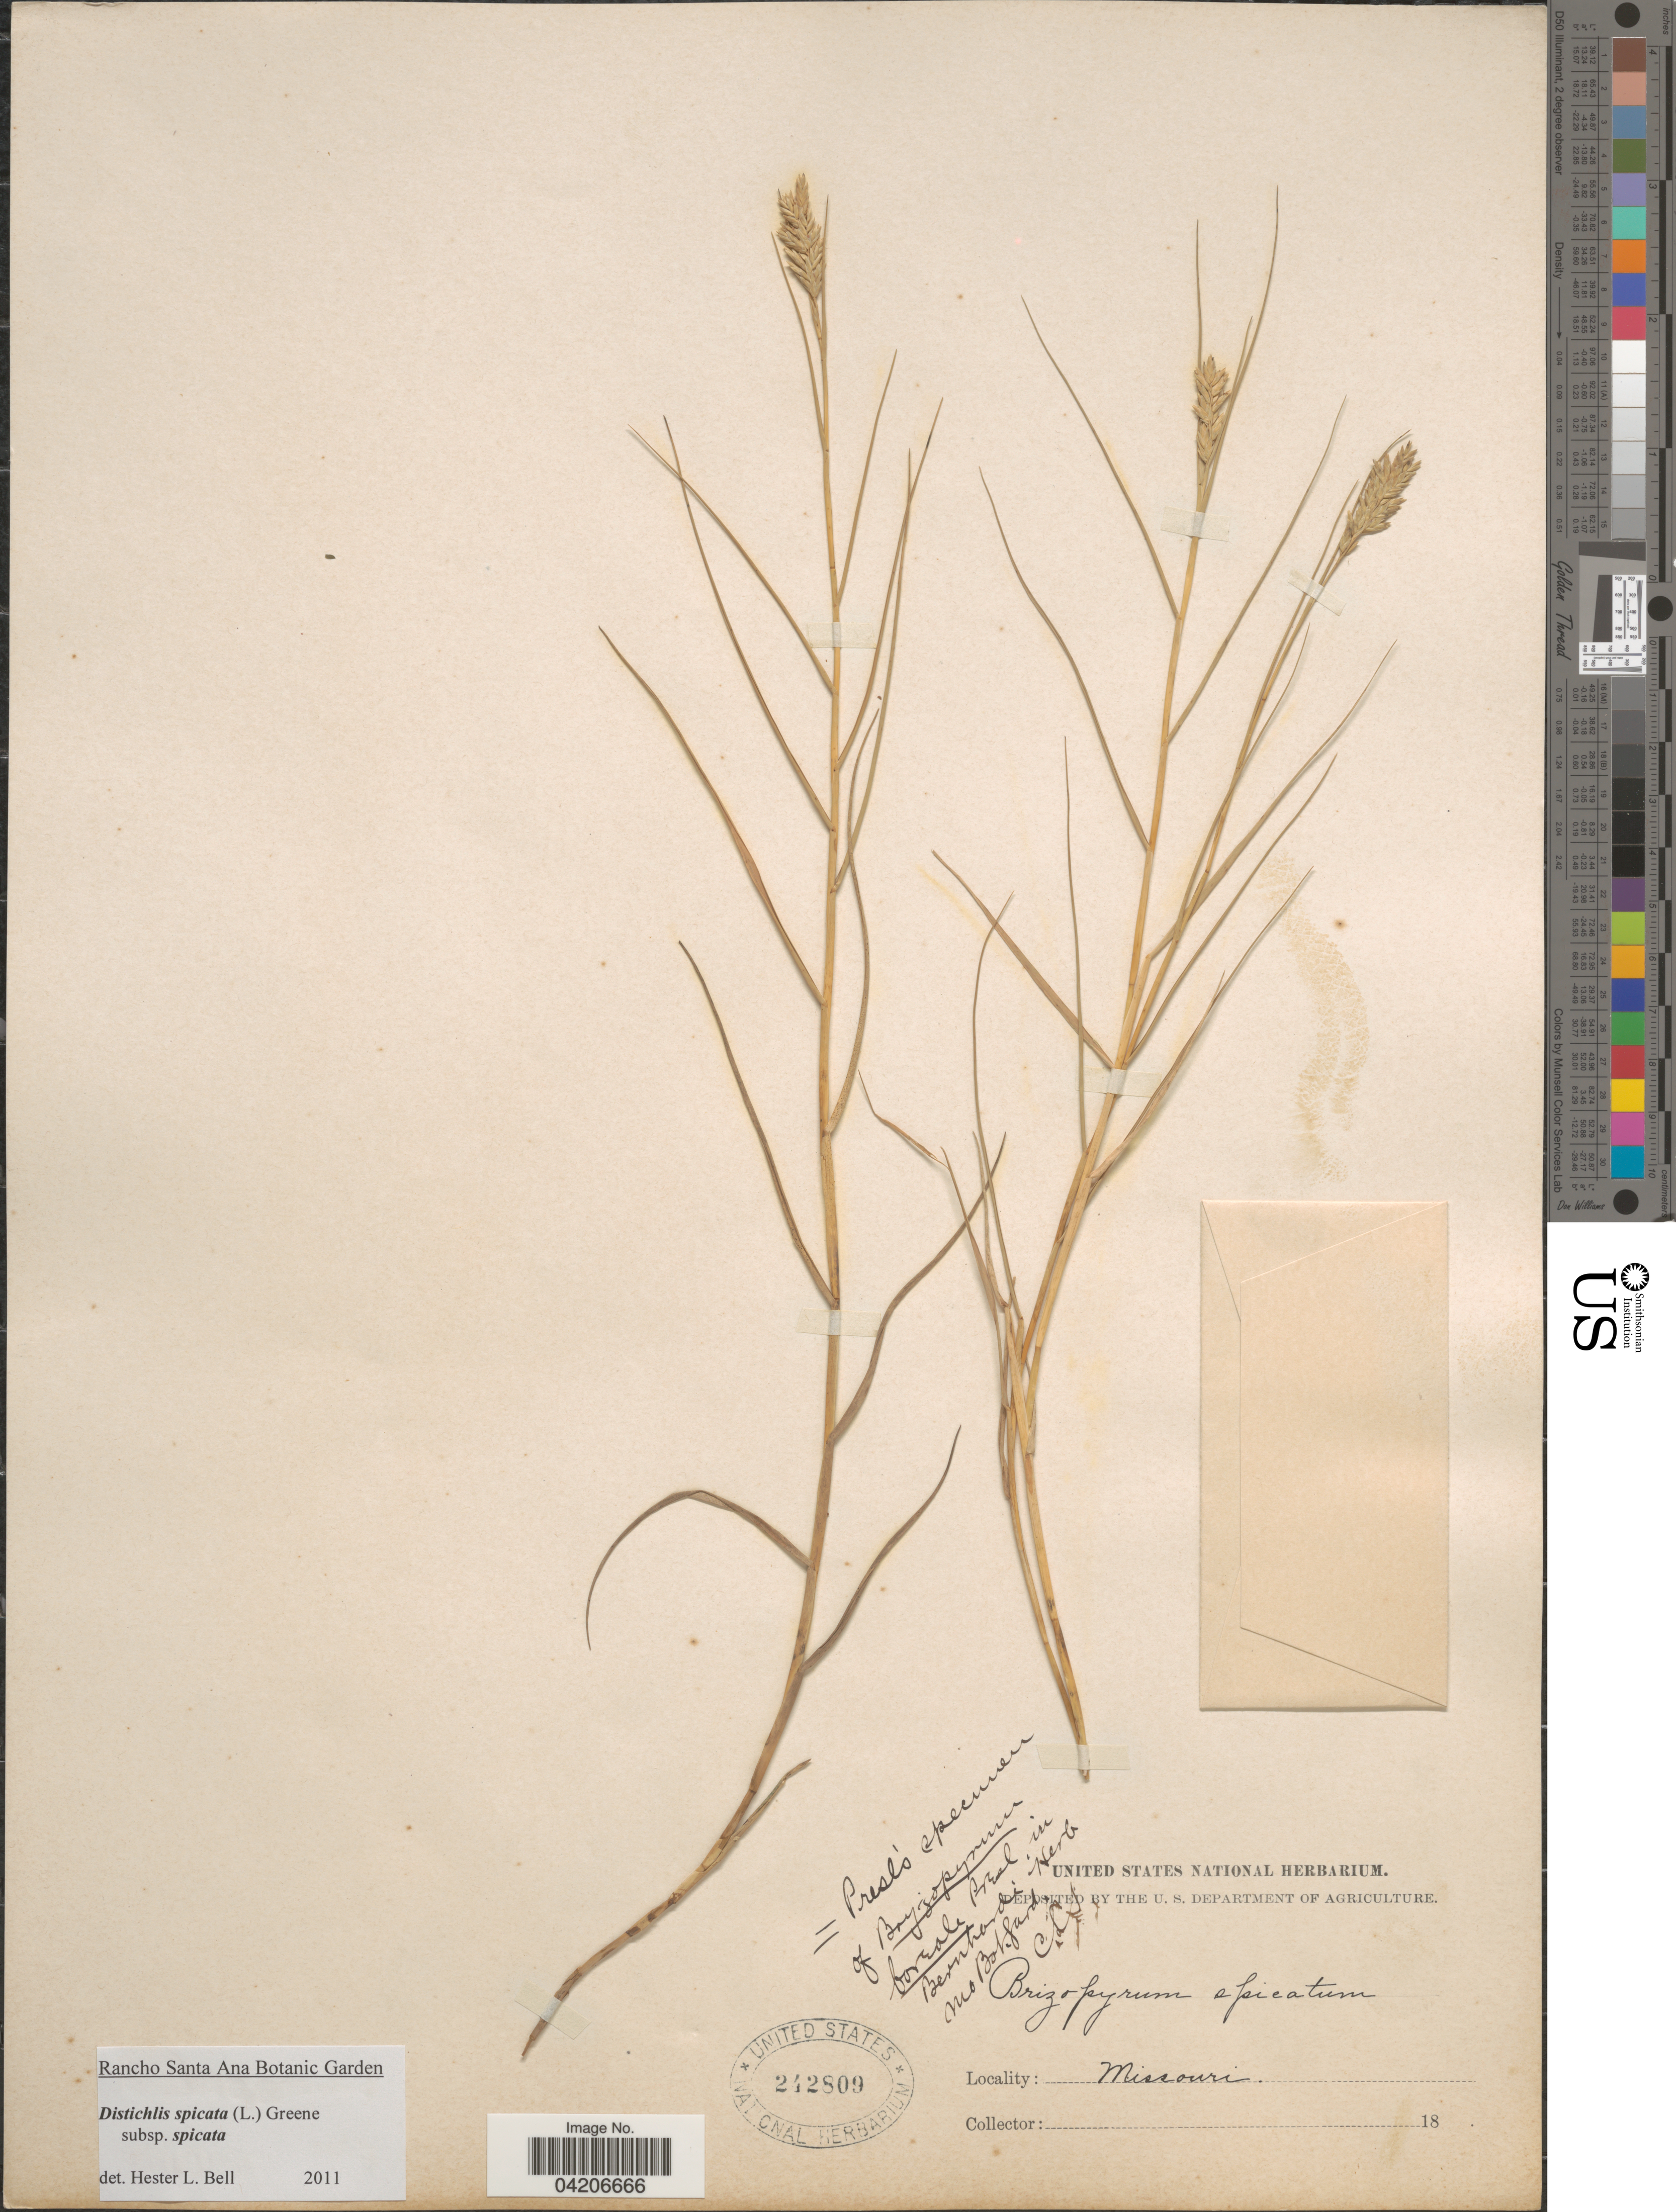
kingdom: Plantae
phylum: Tracheophyta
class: Liliopsida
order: Poales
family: Poaceae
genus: Distichlis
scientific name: Distichlis spicata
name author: (L.) Greene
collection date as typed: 18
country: United States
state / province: Missouri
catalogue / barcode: US 242809